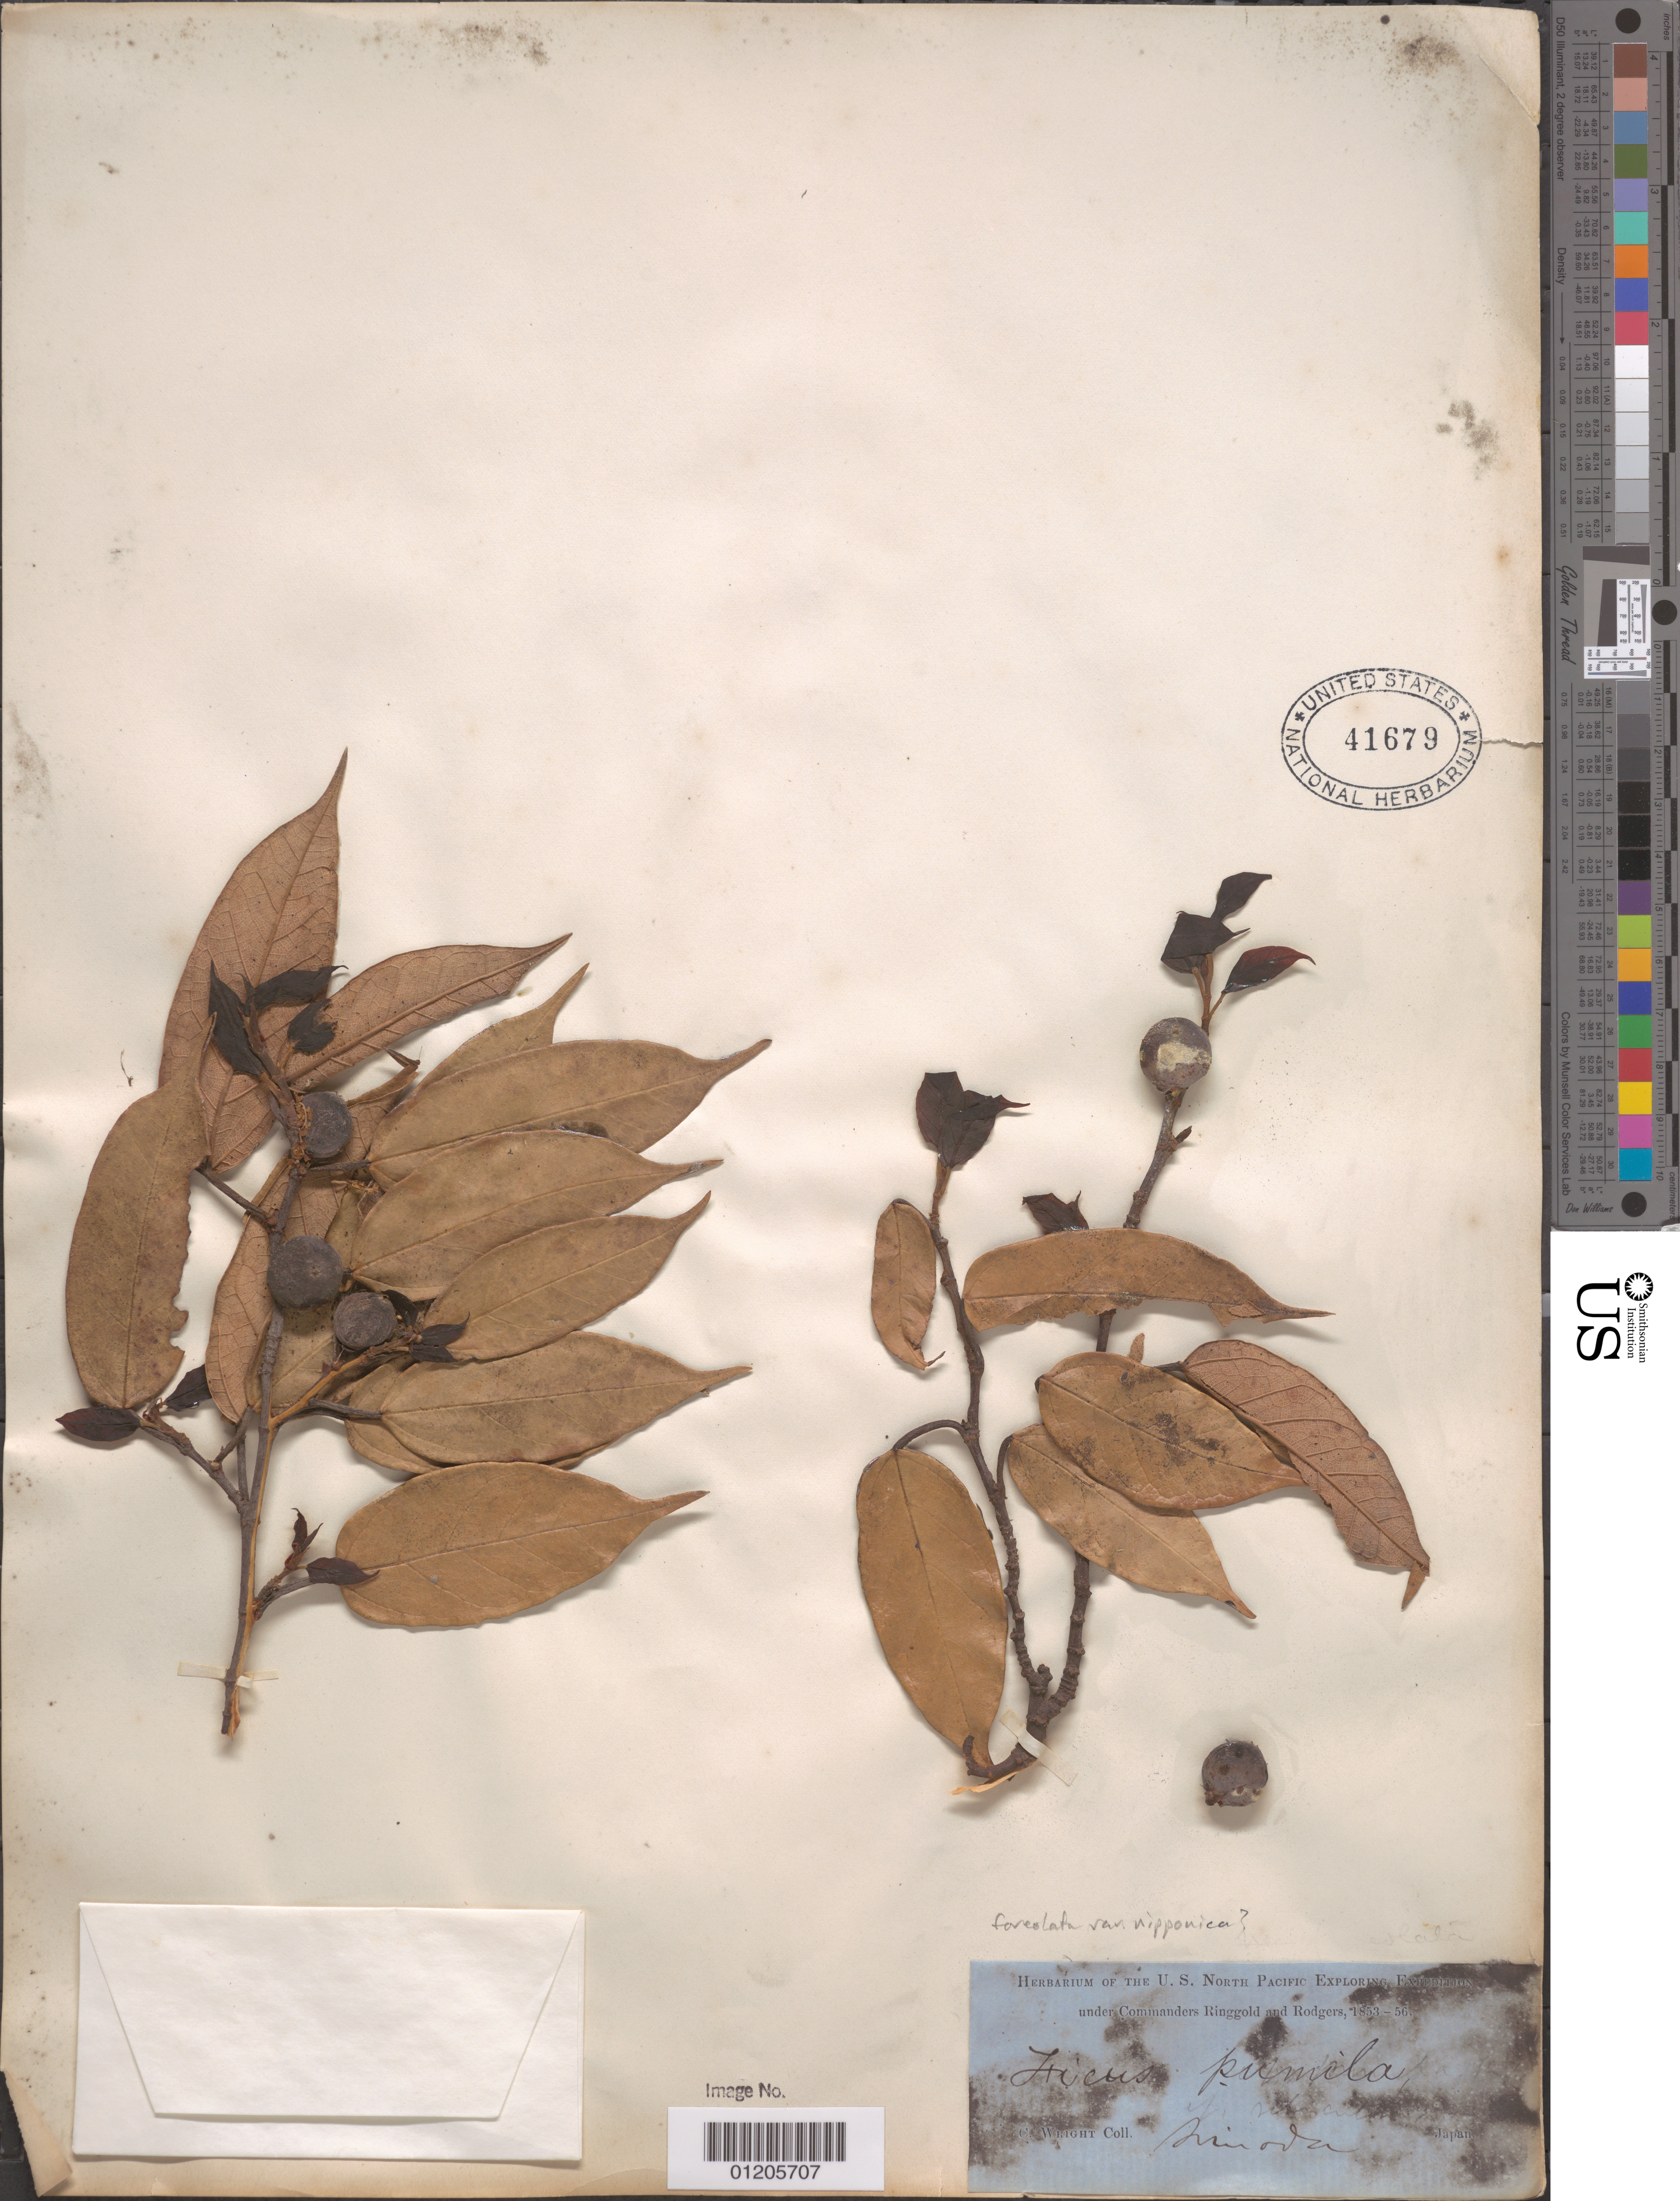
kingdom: Plantae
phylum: Tracheophyta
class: Magnoliopsida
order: Rosales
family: Moraceae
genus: Ficus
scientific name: Ficus pumila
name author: L.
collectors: C. Wright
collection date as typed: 1853 to -- -- 1856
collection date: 1853/1856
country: Japan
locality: Simoda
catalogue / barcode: US 41679